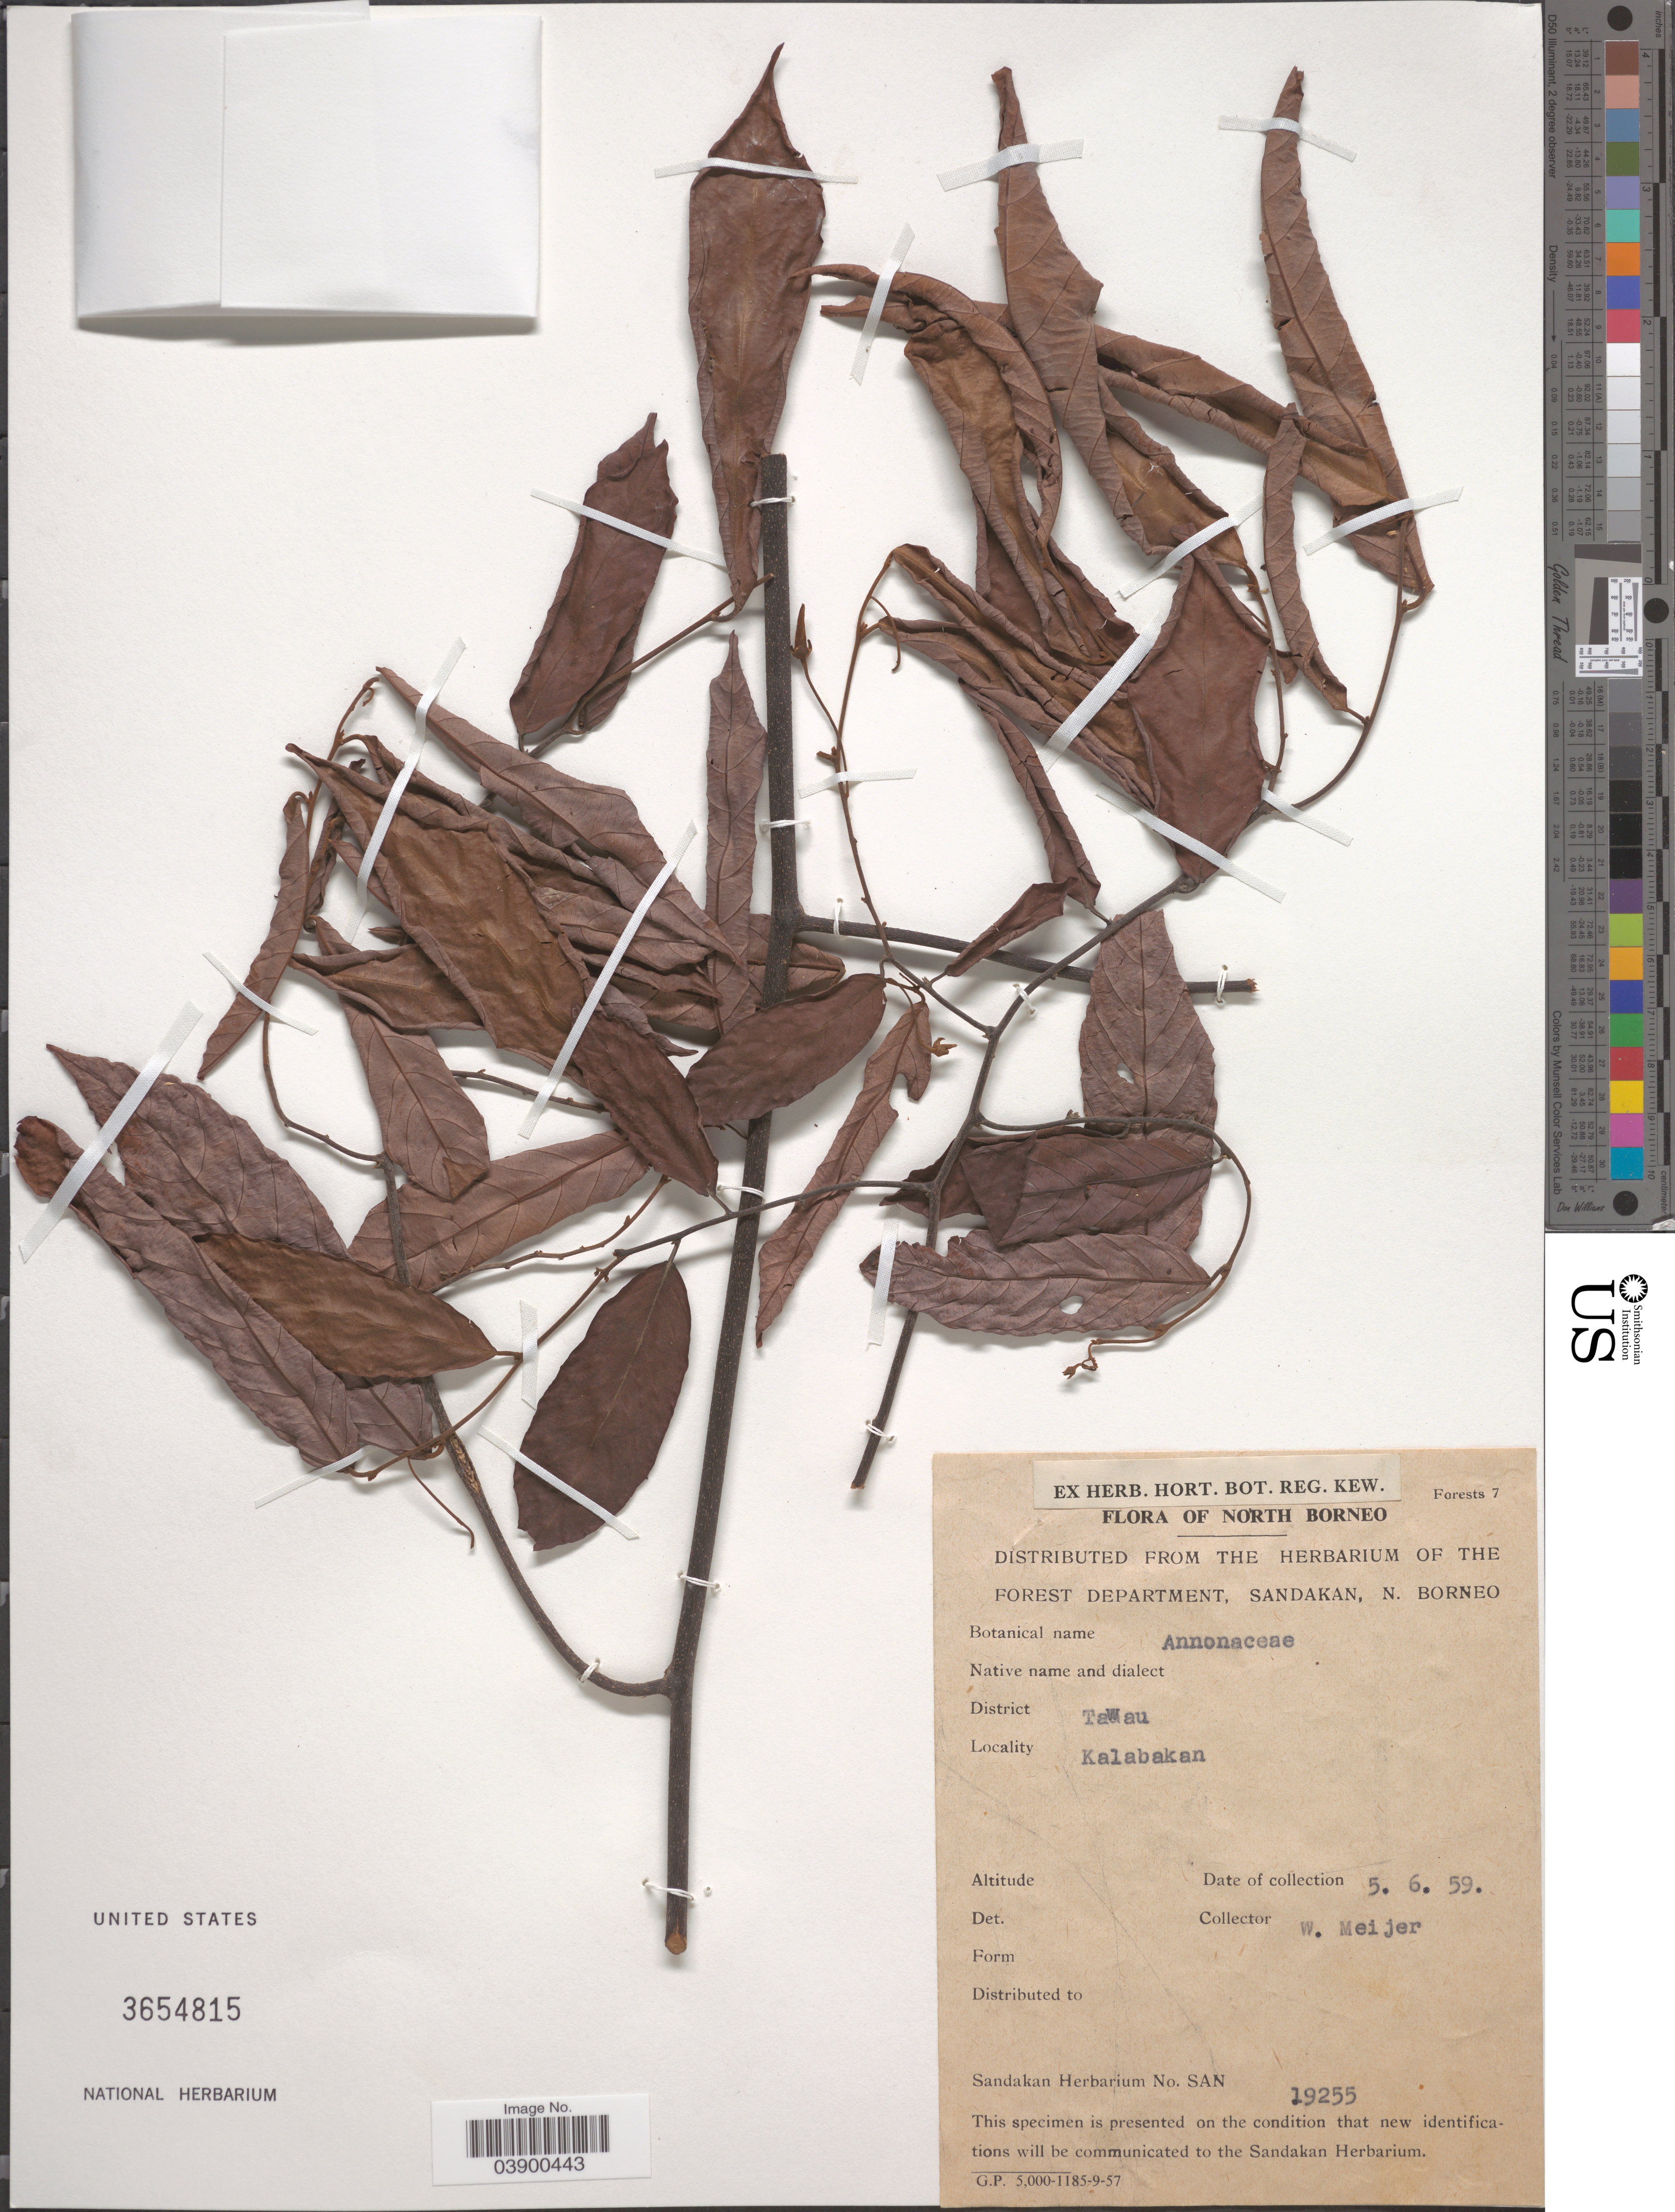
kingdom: Plantae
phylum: Tracheophyta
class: Magnoliopsida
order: Magnoliales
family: Annonaceae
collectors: W. Meijer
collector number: SAN 19255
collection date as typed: Transcribed d/m/y: 5/6/59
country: Malaysia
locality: North Borneo. District Tawau. Kalabakan.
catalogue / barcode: US 3654815